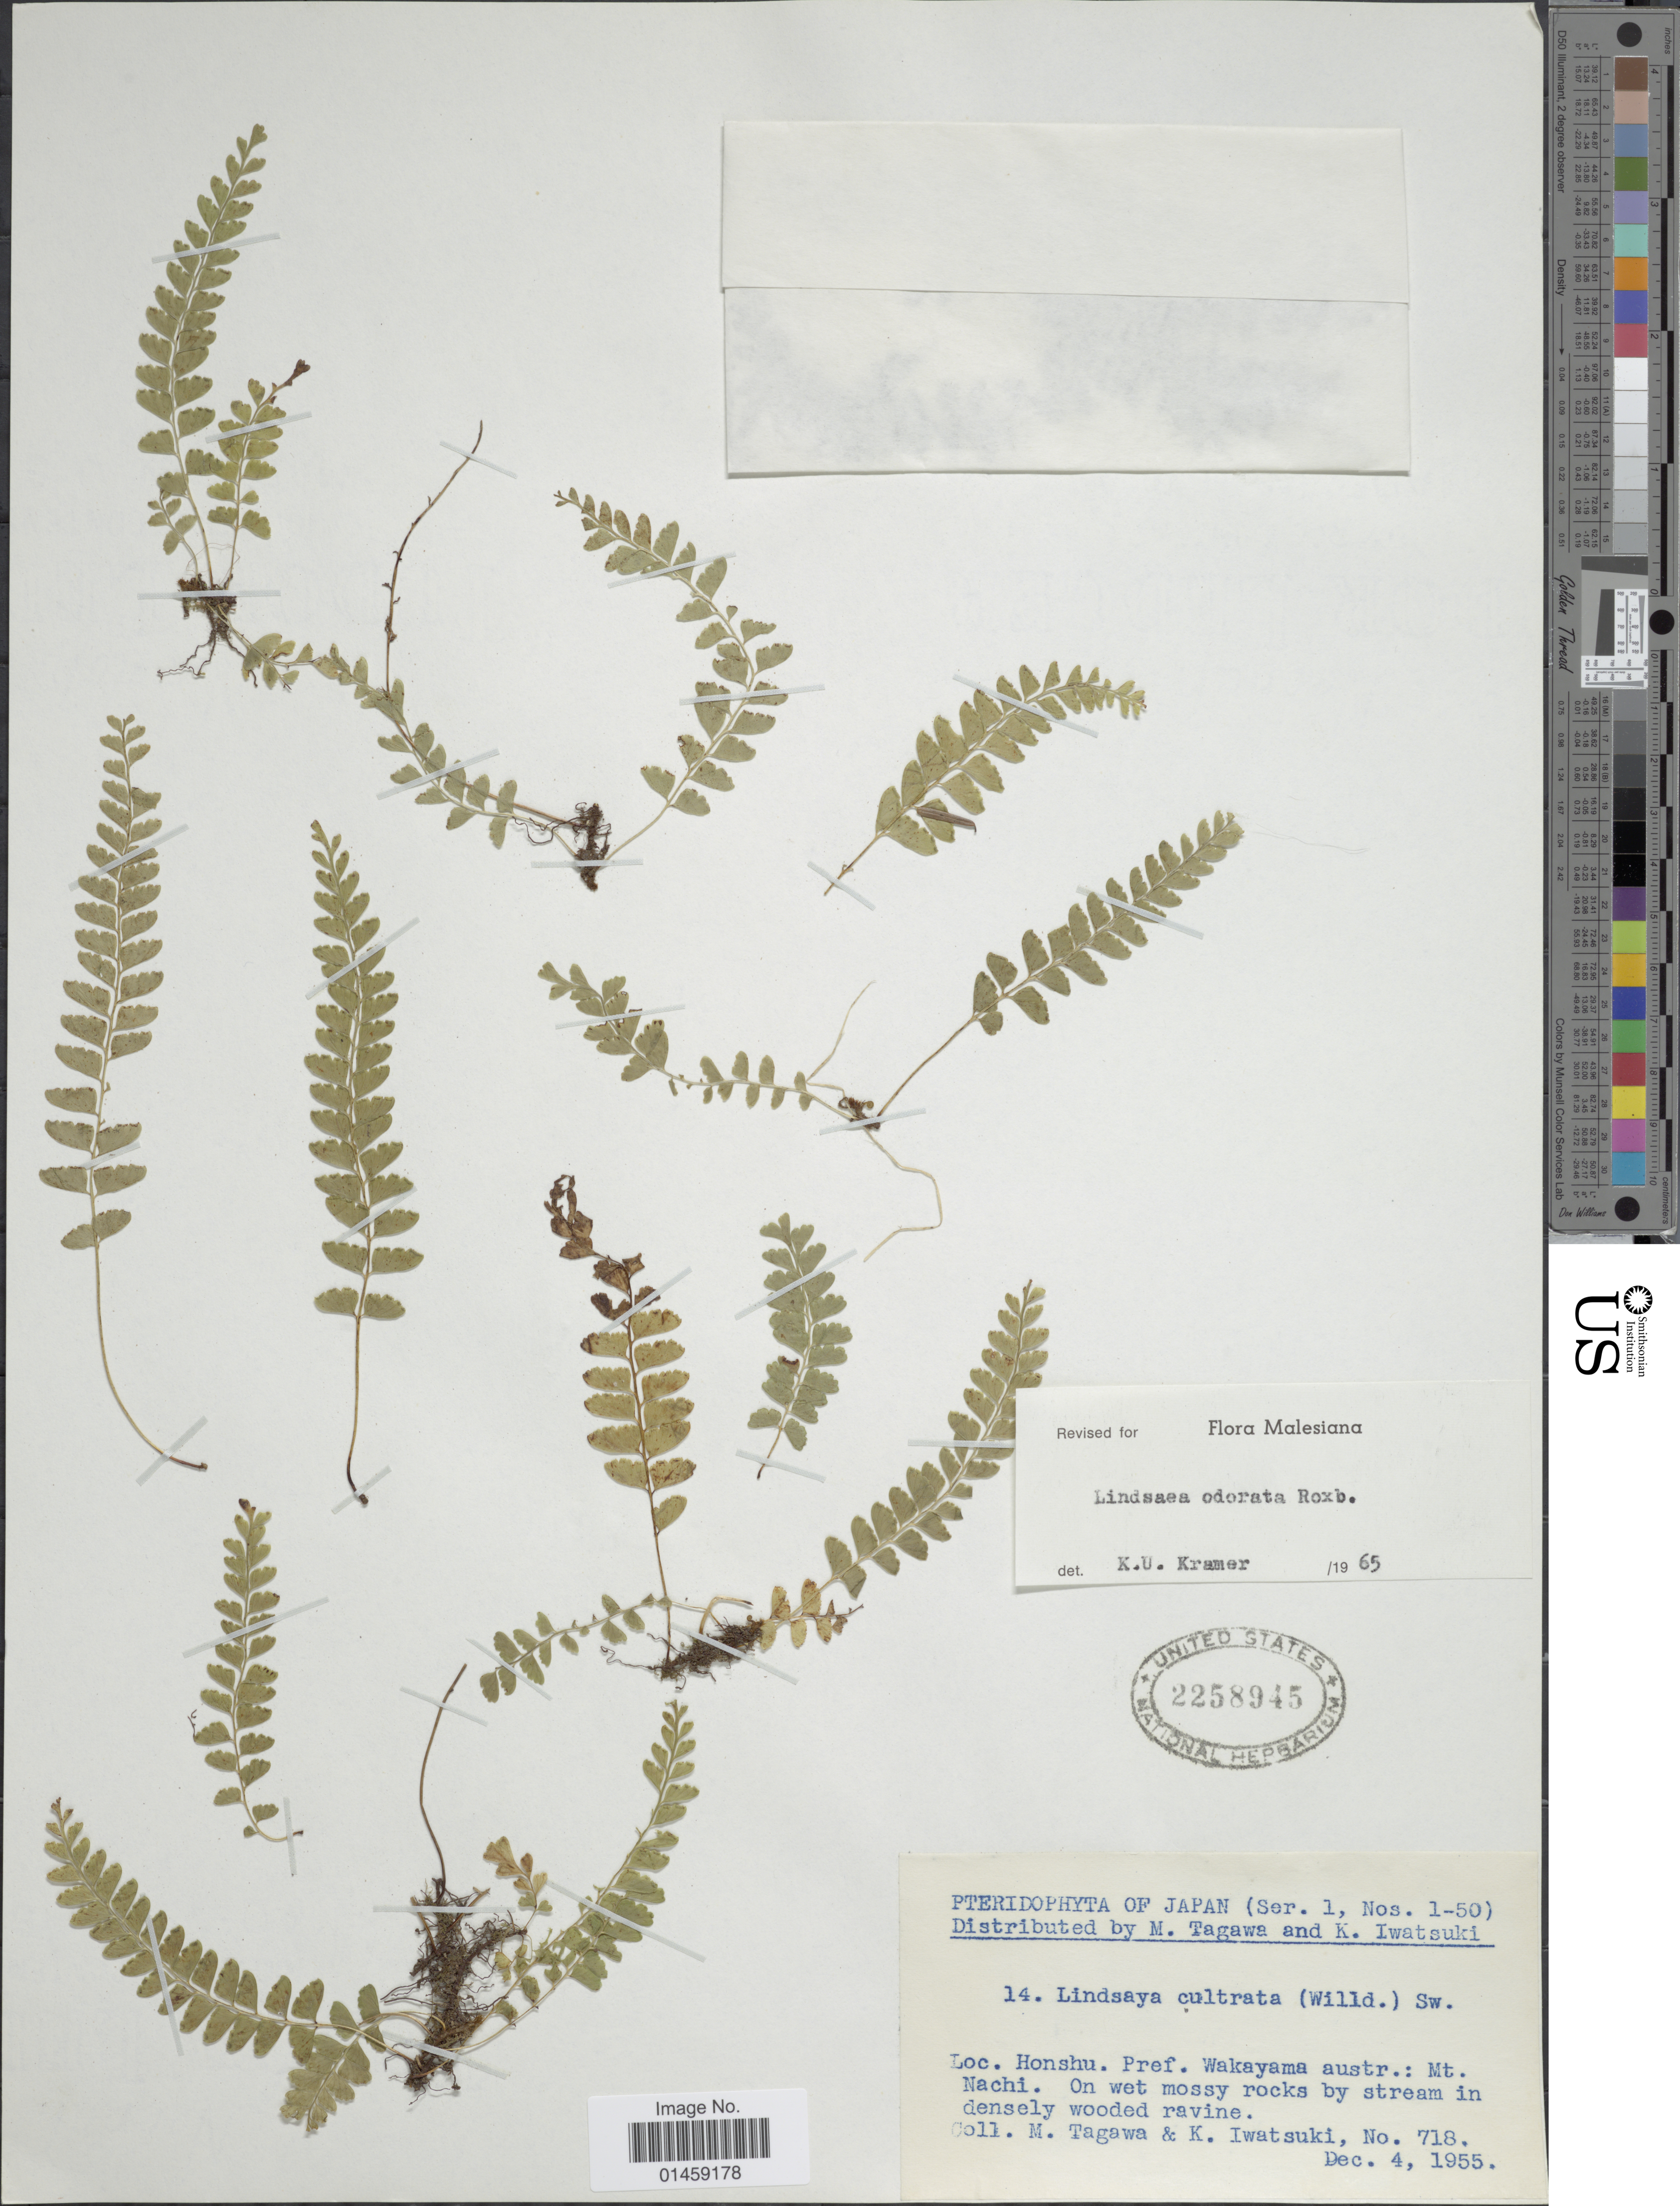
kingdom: Plantae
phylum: Tracheophyta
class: Polypodiopsida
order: Polypodiales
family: Lindsaeaceae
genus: Lindsaea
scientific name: Lindsaea odorata var. odorata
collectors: M. Tagawa & K. Iwatsuki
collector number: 718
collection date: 1955-12-04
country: Japan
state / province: Wakayama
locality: Honshu. Pref. Wakayama austr.: Mt. Nachi. On wet mossy rocks by stream in densely wooded ravine.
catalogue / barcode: US 2258945